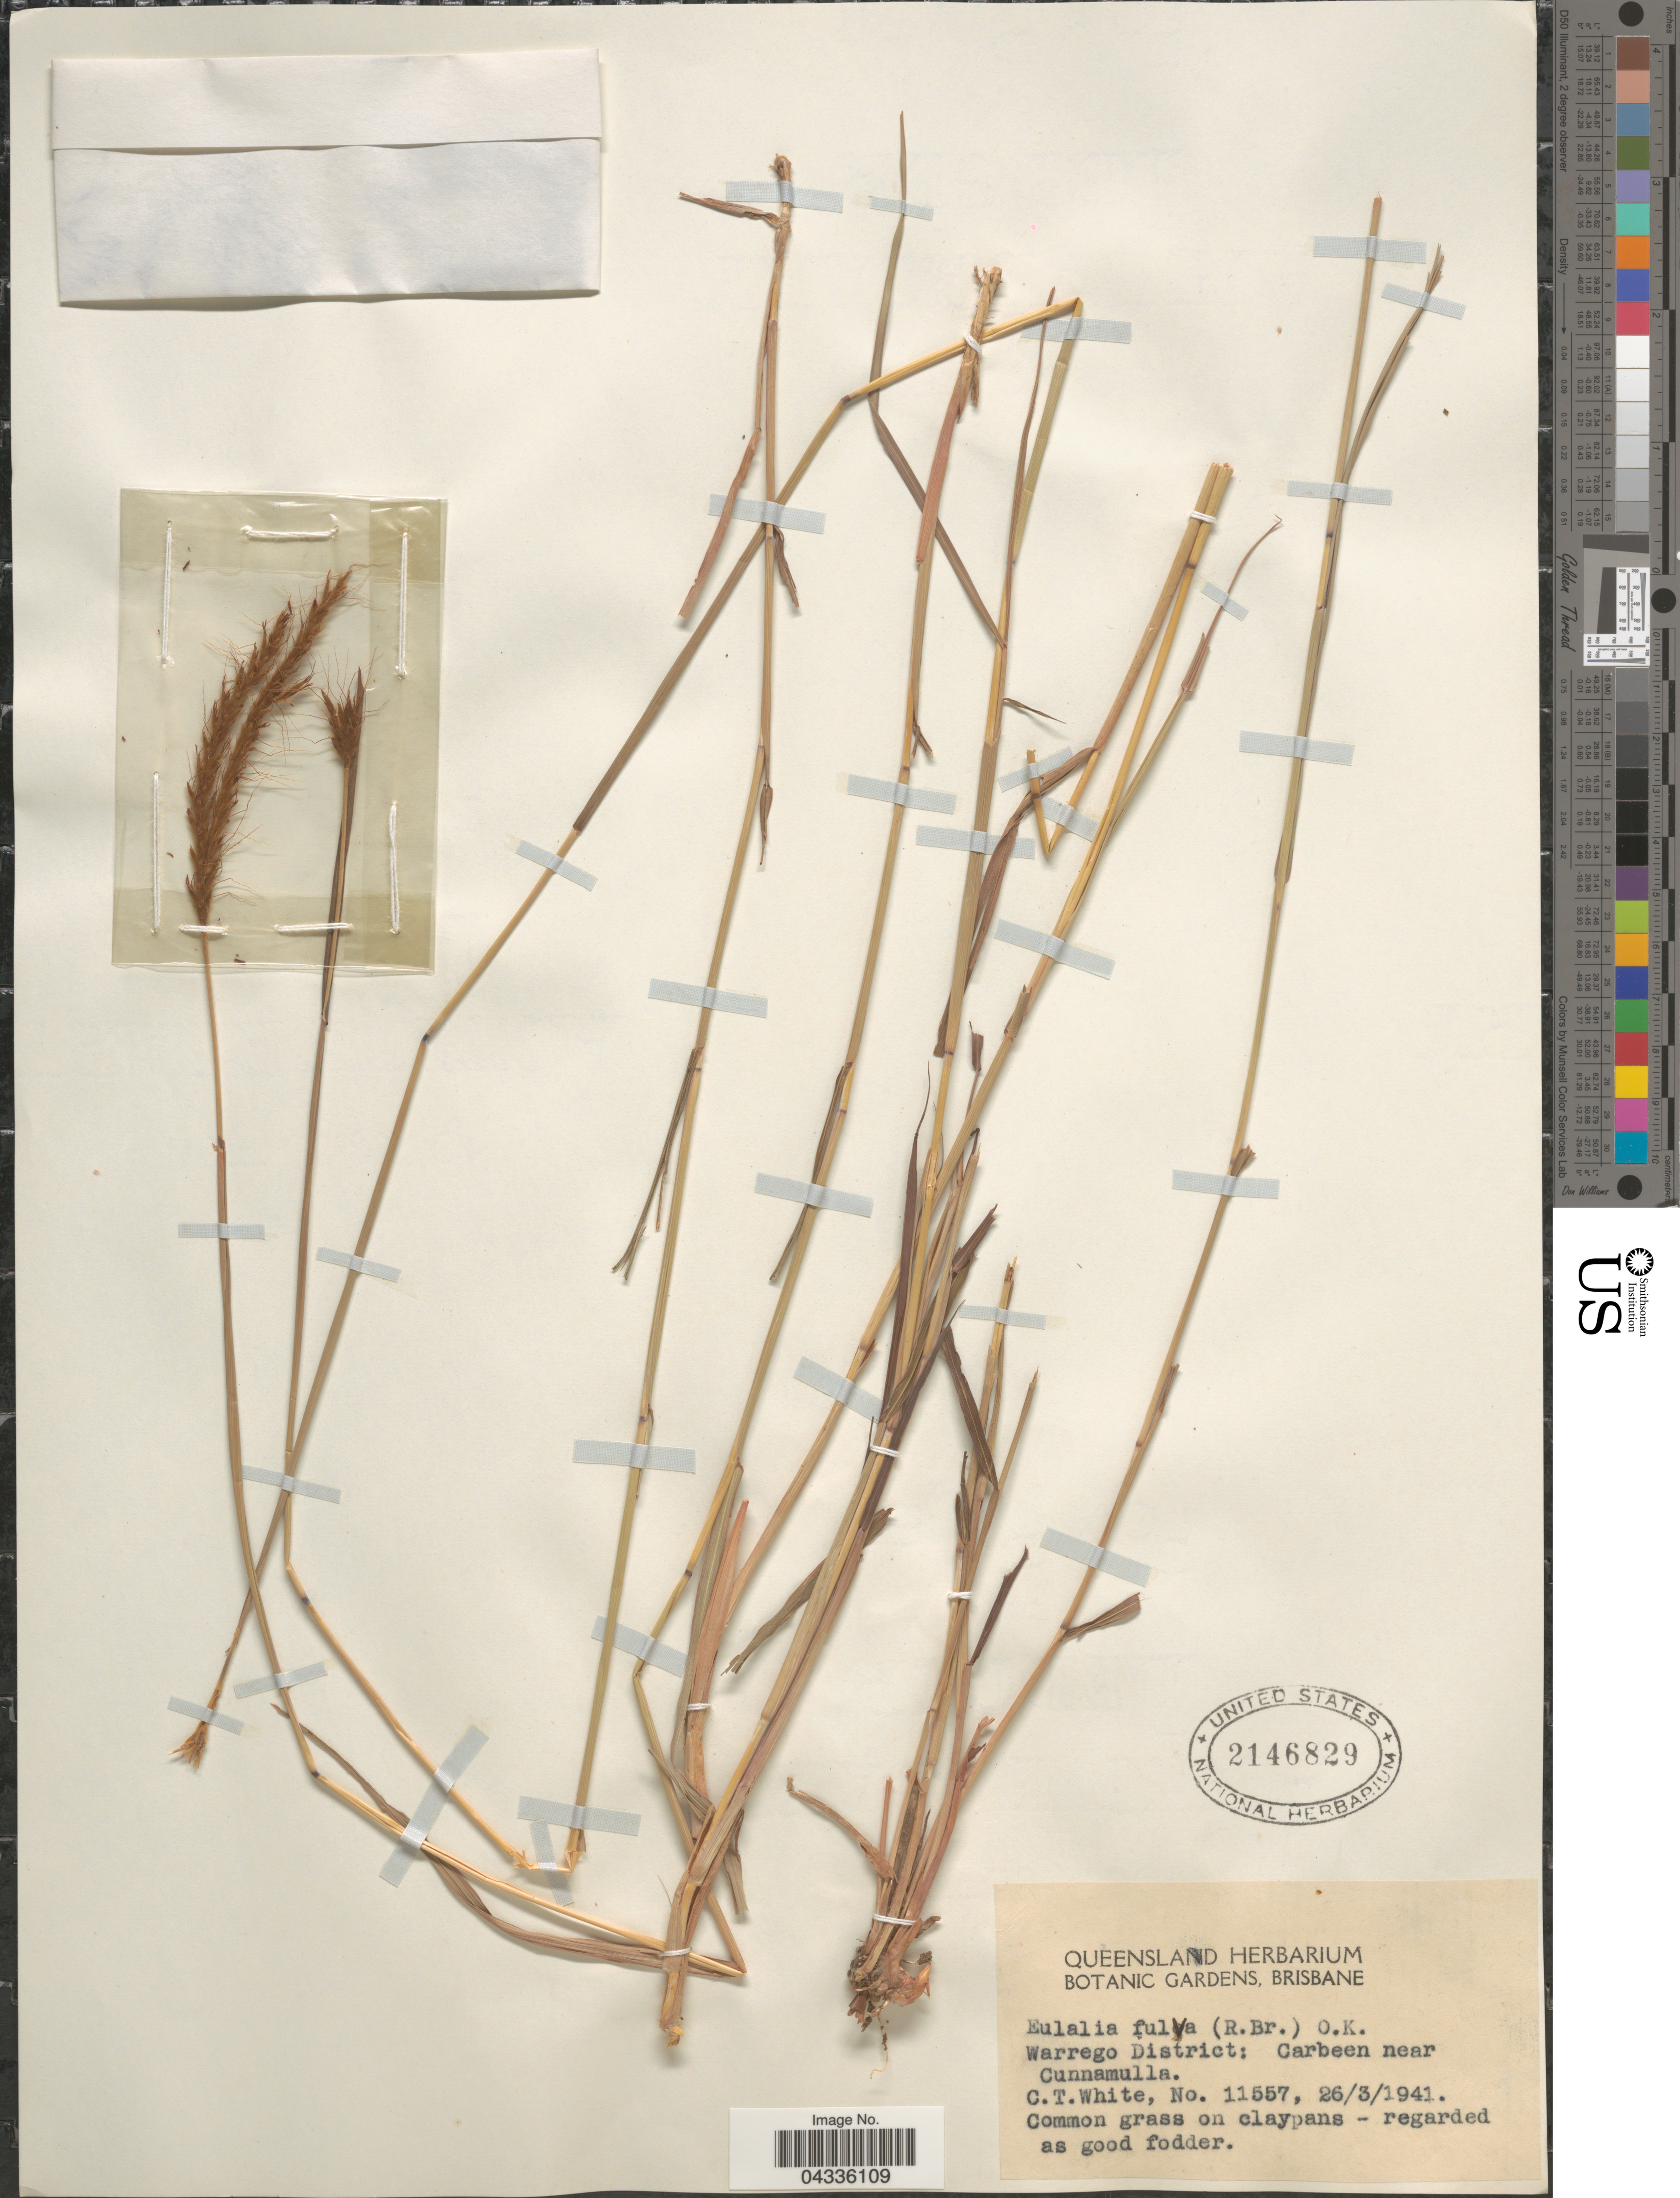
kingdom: Plantae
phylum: Tracheophyta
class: Liliopsida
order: Poales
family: Poaceae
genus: Eulalia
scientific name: Eulalia aurea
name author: (Bory) Kunth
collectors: C. T. White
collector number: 11557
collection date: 1941-03-26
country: Australia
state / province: Queensland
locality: Warrego District; Carbeen near Cunnamulla.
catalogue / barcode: US 2146829